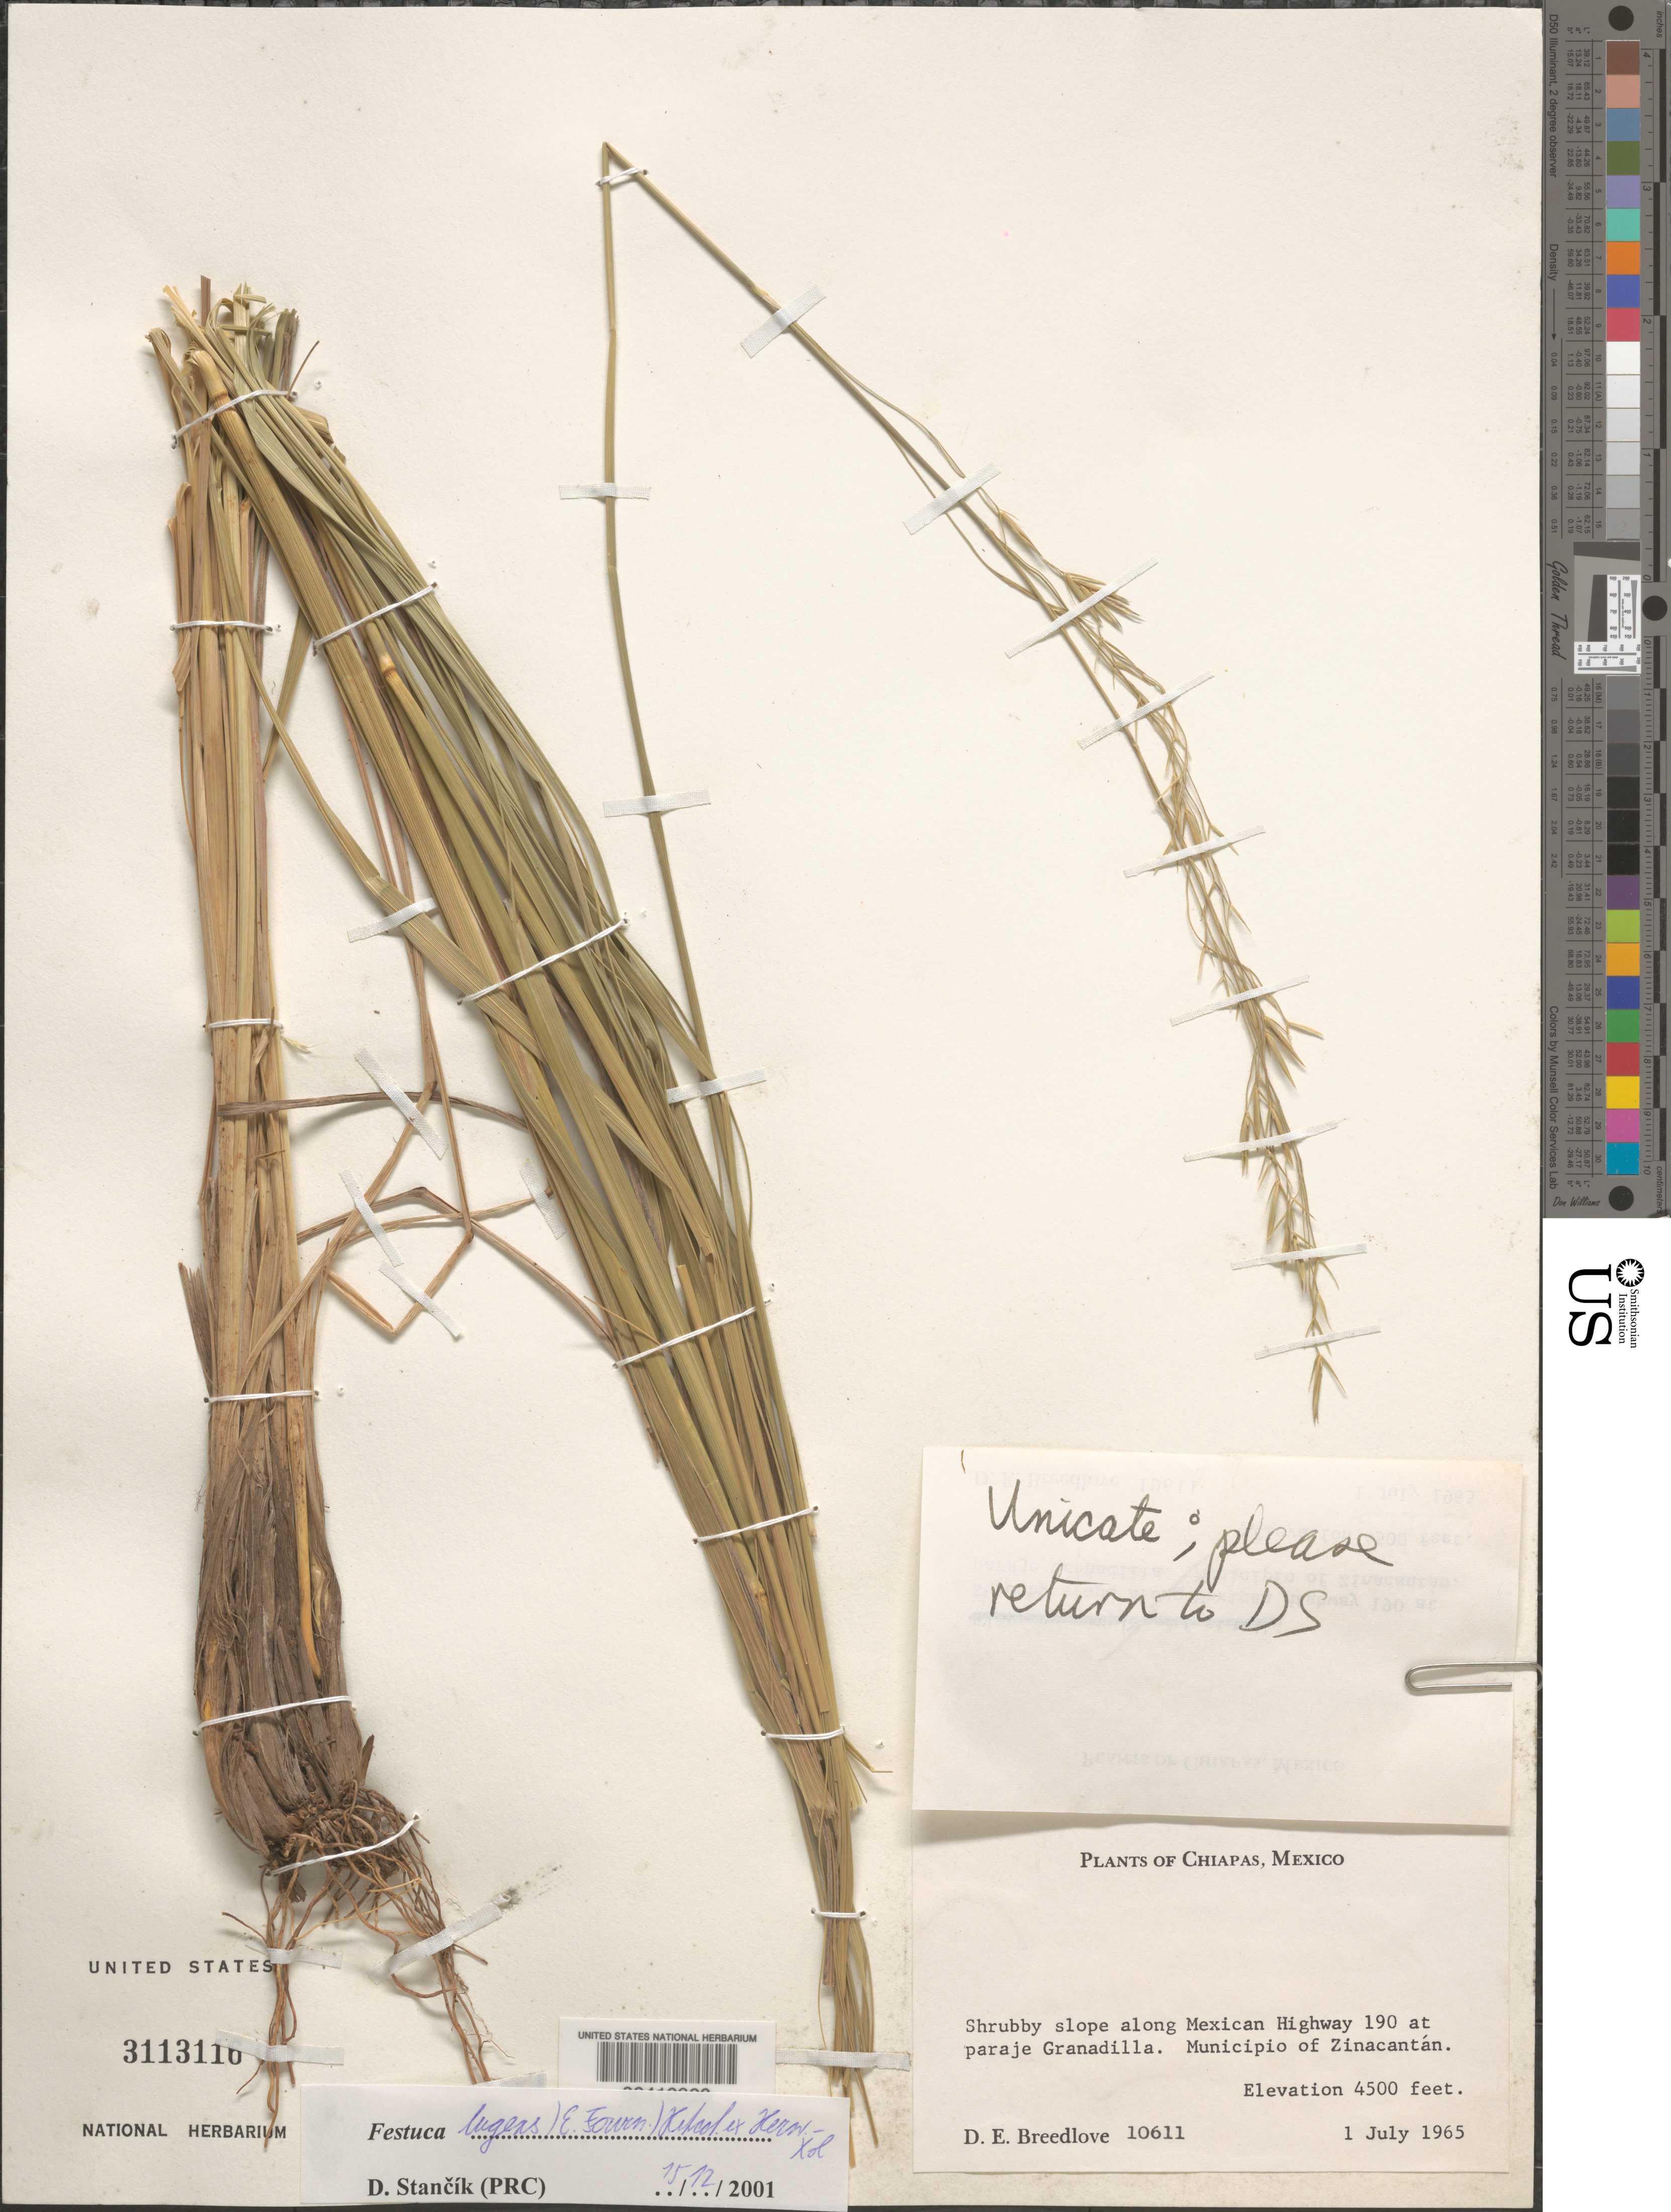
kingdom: Plantae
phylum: Tracheophyta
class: Liliopsida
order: Poales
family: Poaceae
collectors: D. E. Breedlove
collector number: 10611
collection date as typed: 1 Jul 1965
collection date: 1965-07-01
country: Mexico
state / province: Chiapas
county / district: Zinacantán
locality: Along Mexican Hwy 190 at paraje Granadilla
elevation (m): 1372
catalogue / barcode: US 3113116